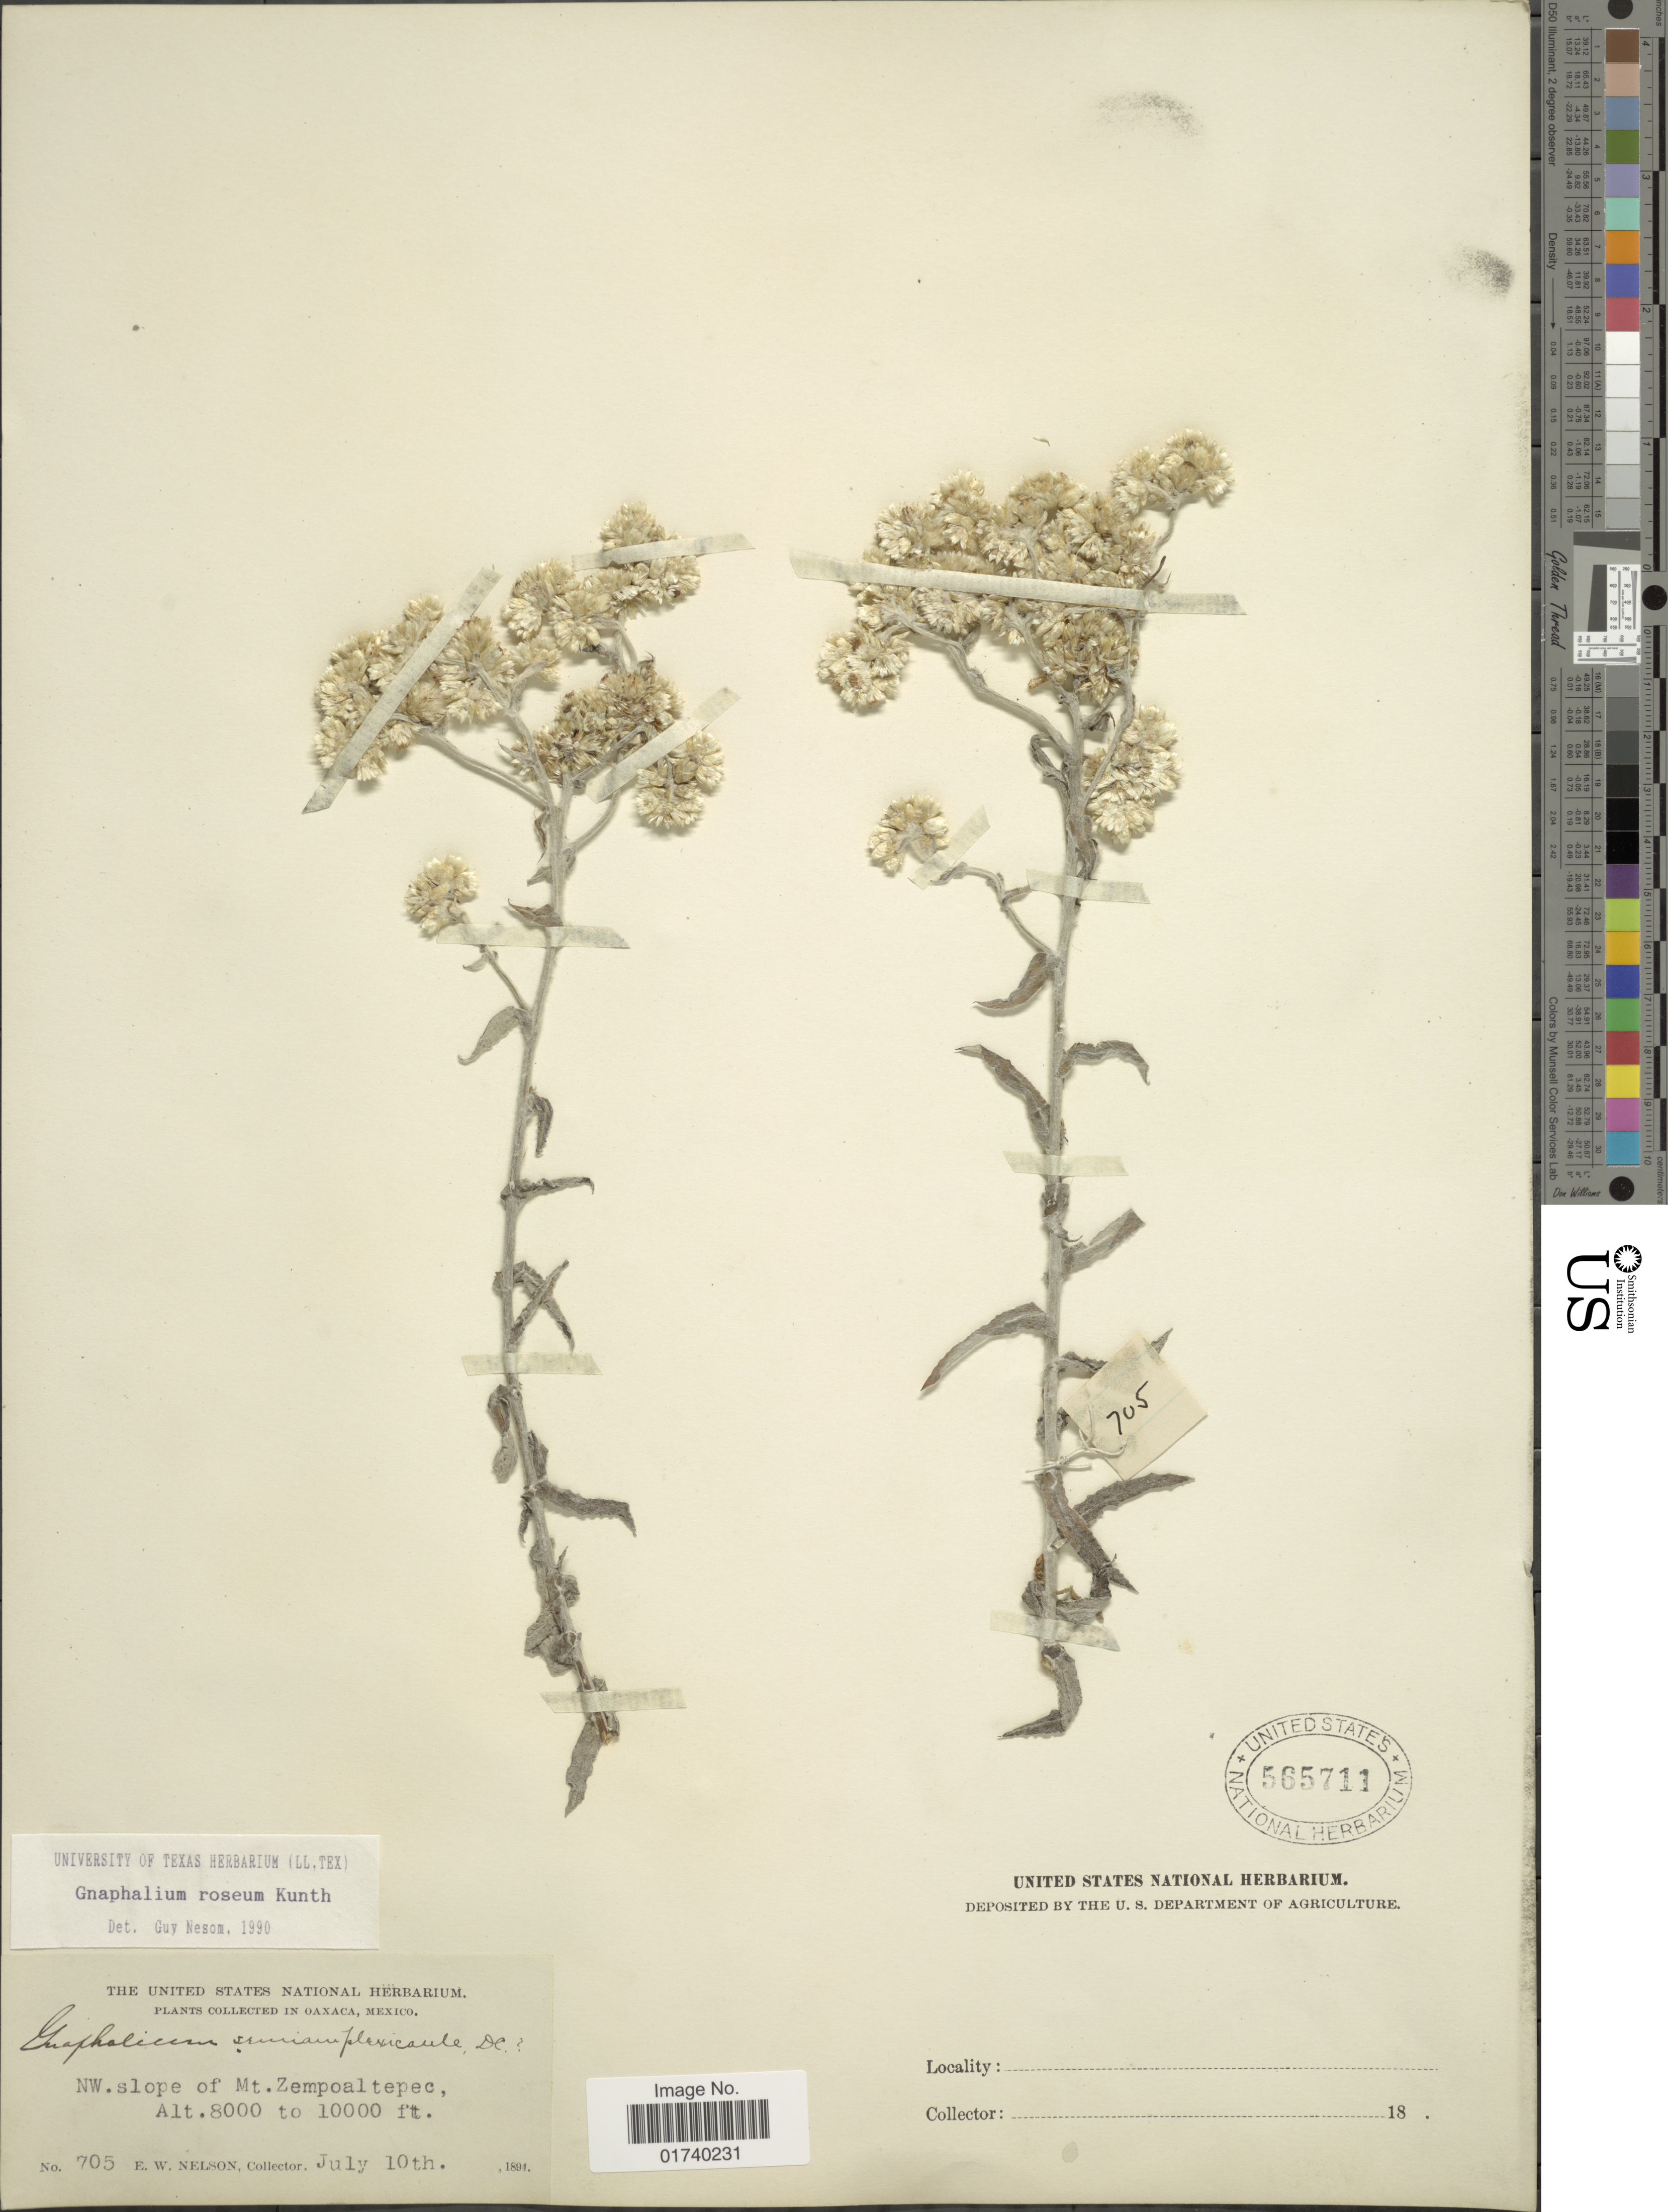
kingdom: Plantae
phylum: Tracheophyta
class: Magnoliopsida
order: Asterales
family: Asteraceae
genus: Pseudognaphalium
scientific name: Pseudognaphalium roseum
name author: (Kunth) Anderb.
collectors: E. W. Nelson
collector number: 705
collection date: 1894-07-10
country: Mexico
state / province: Oaxaca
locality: N.W. slope of Mt. Zempoaltepec.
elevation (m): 2438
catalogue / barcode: US 565711